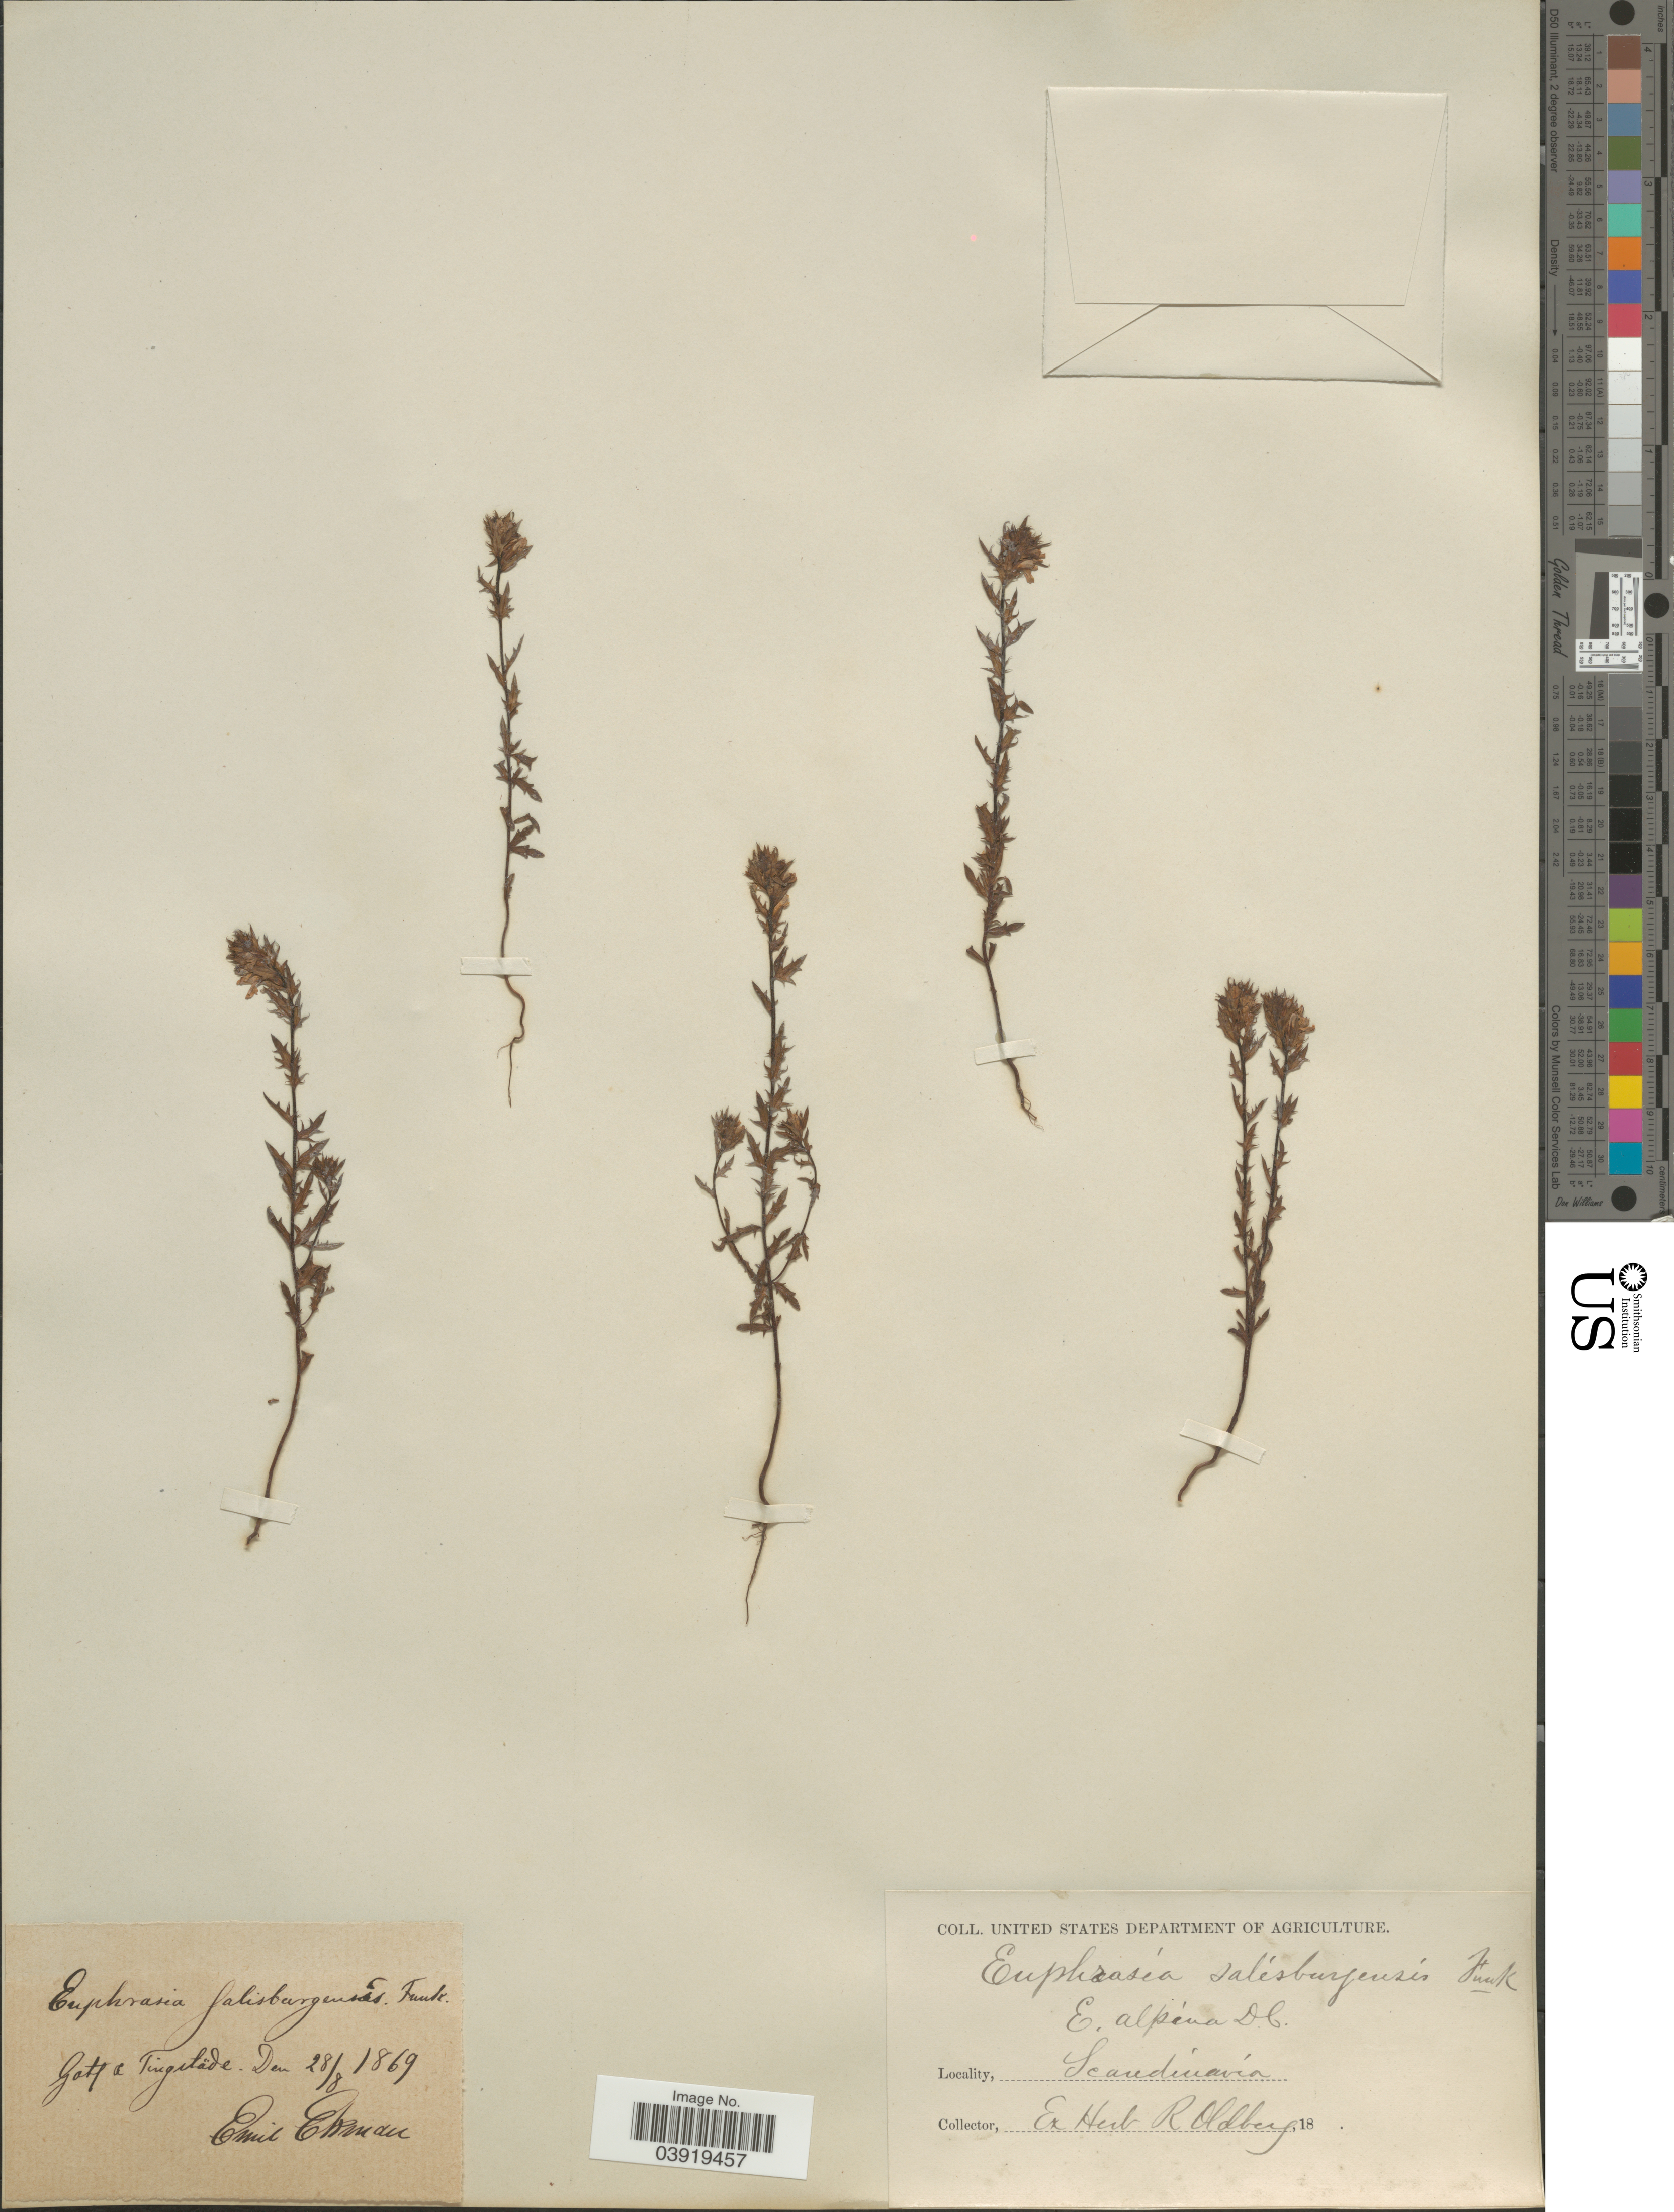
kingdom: Plantae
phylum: Tracheophyta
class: Magnoliopsida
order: Lamiales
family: Orobanchaceae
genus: Euphrasia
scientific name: Euphrasia salisburgensis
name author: Funck ex Hoppe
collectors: E. Ekman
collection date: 1869-08-28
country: Sweden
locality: Gotl & Tingestäde. Scandinavia.